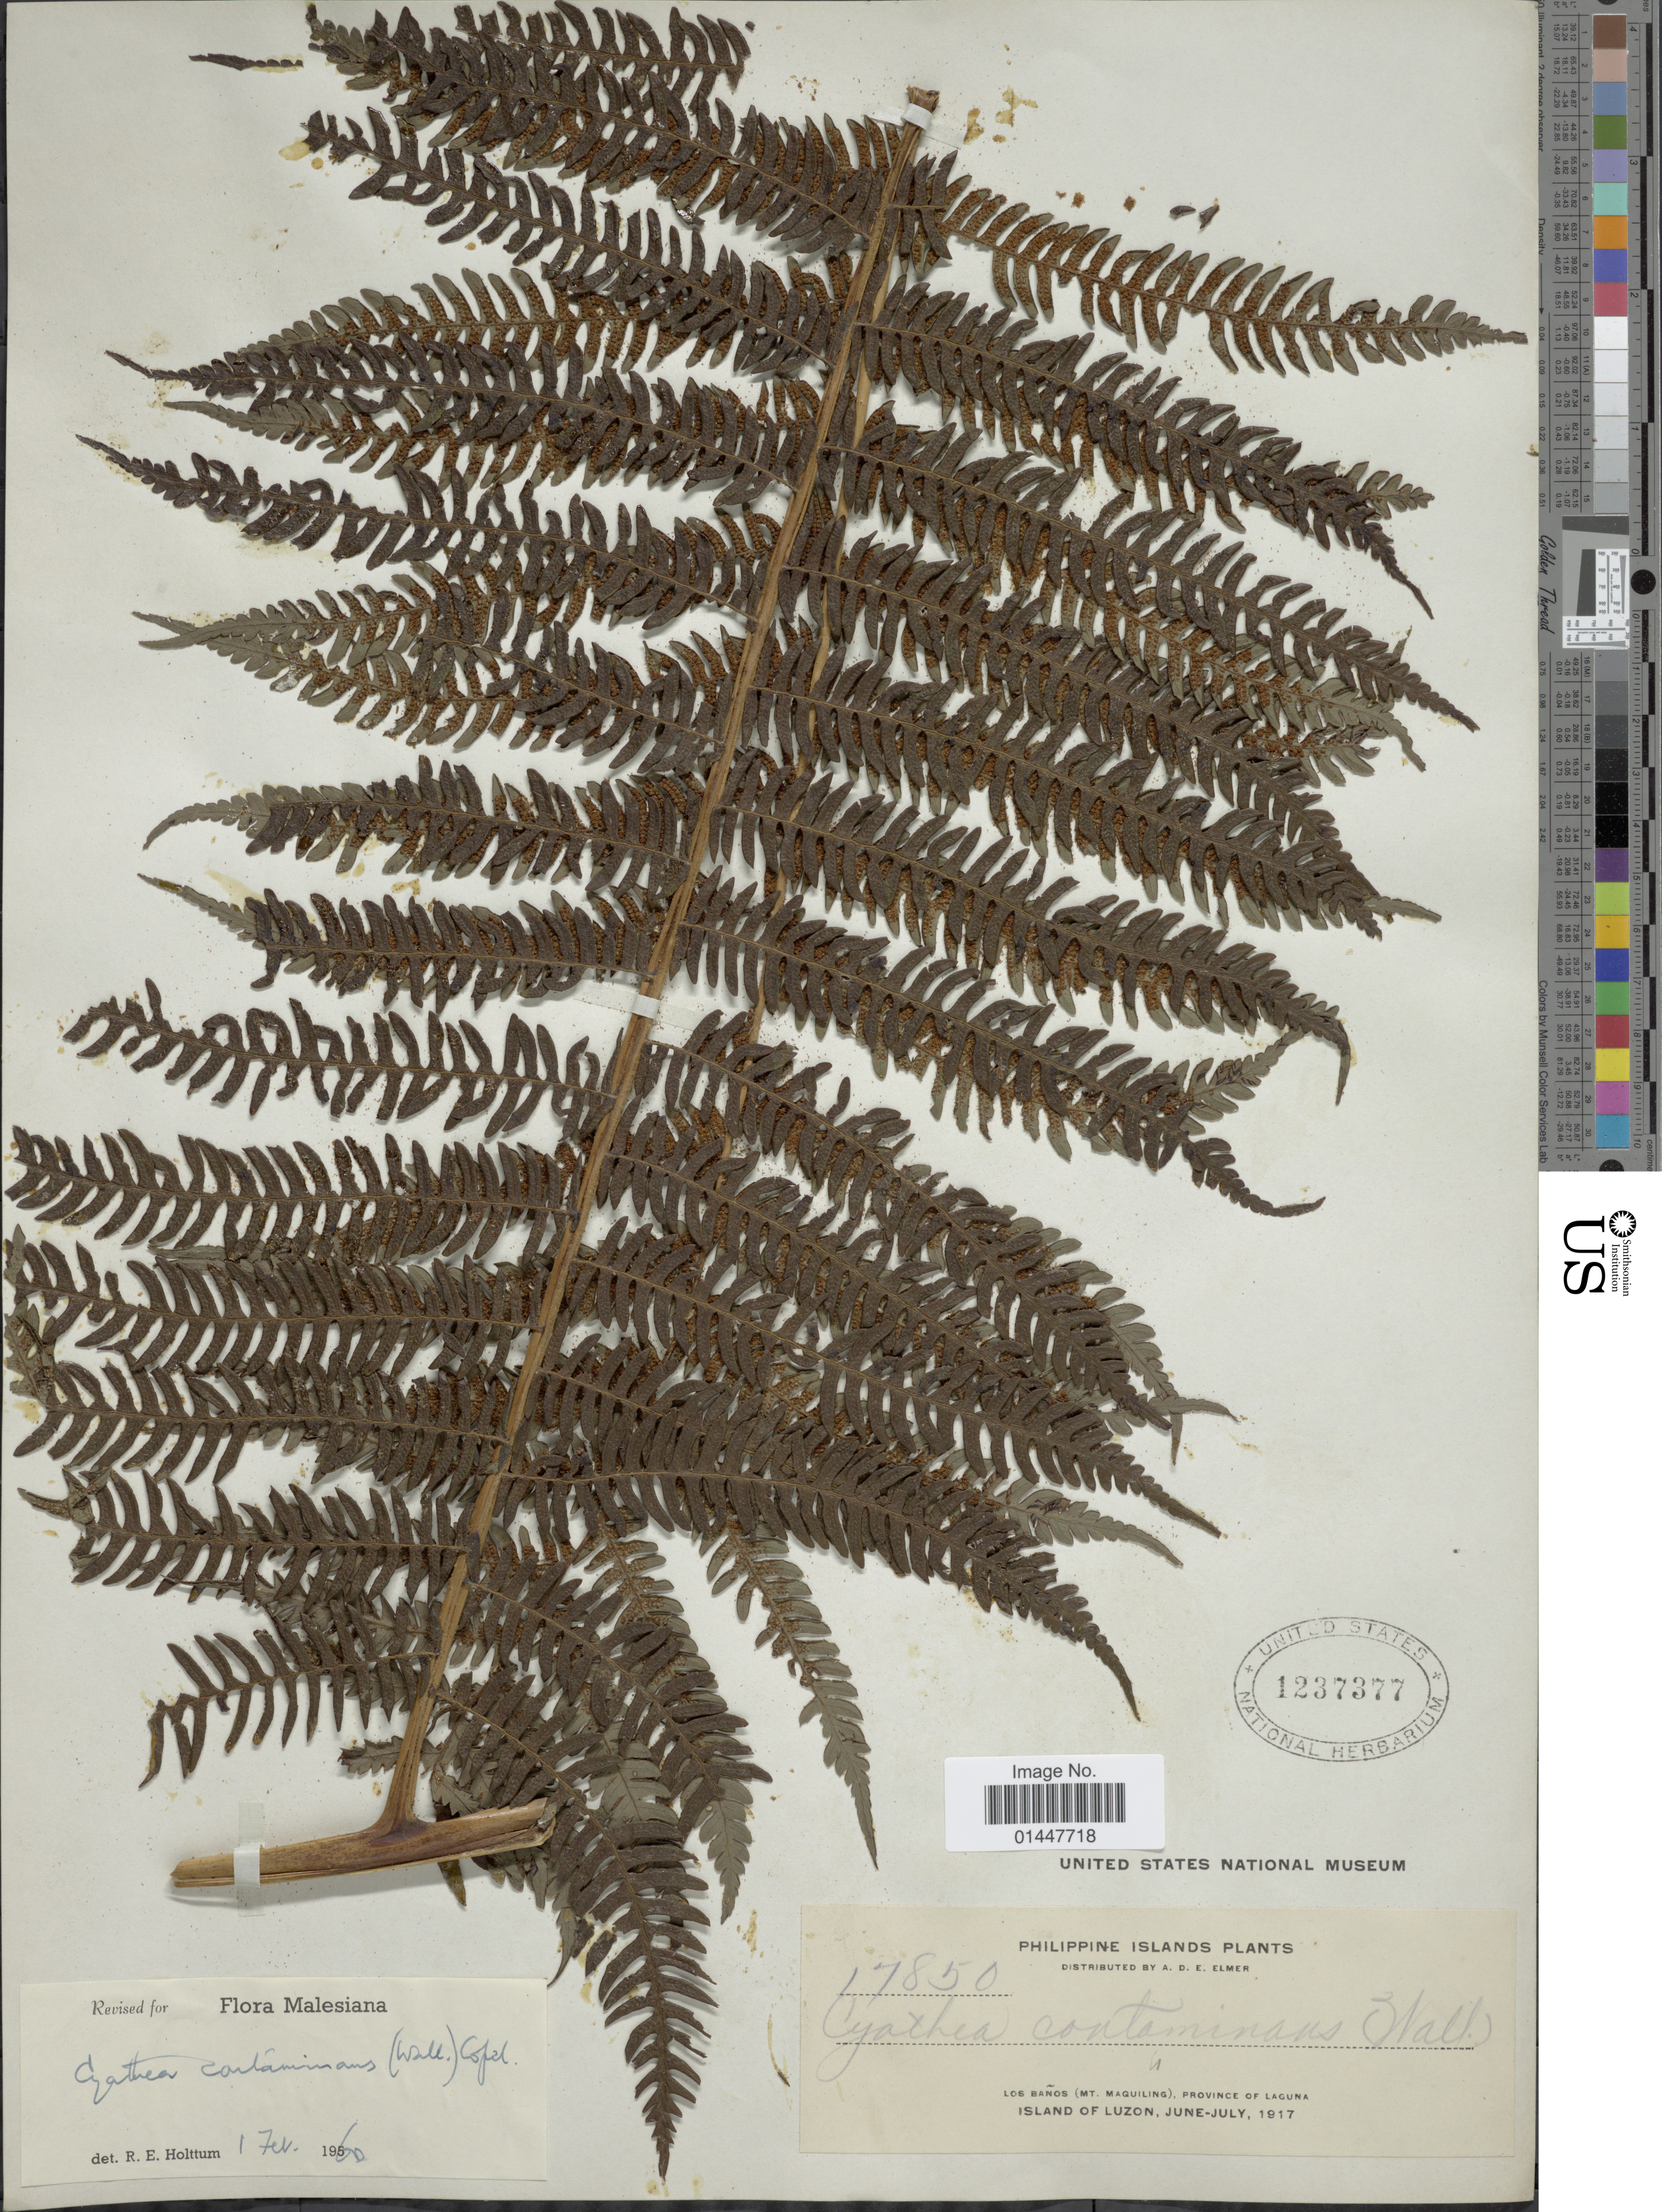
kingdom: Plantae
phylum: Tracheophyta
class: Polypodiopsida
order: Cyatheales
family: Cyatheaceae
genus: Sphaeropteris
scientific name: Sphaeropteris glauca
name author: (Blume) R.M. Tryon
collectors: A. D. E. Elmer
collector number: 17850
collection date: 1917-06/1917-07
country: Philippines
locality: Philippine Islands, Los Banos (Mt. Maquiling), Province of Laguna, Island of Luzon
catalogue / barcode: US 1237377